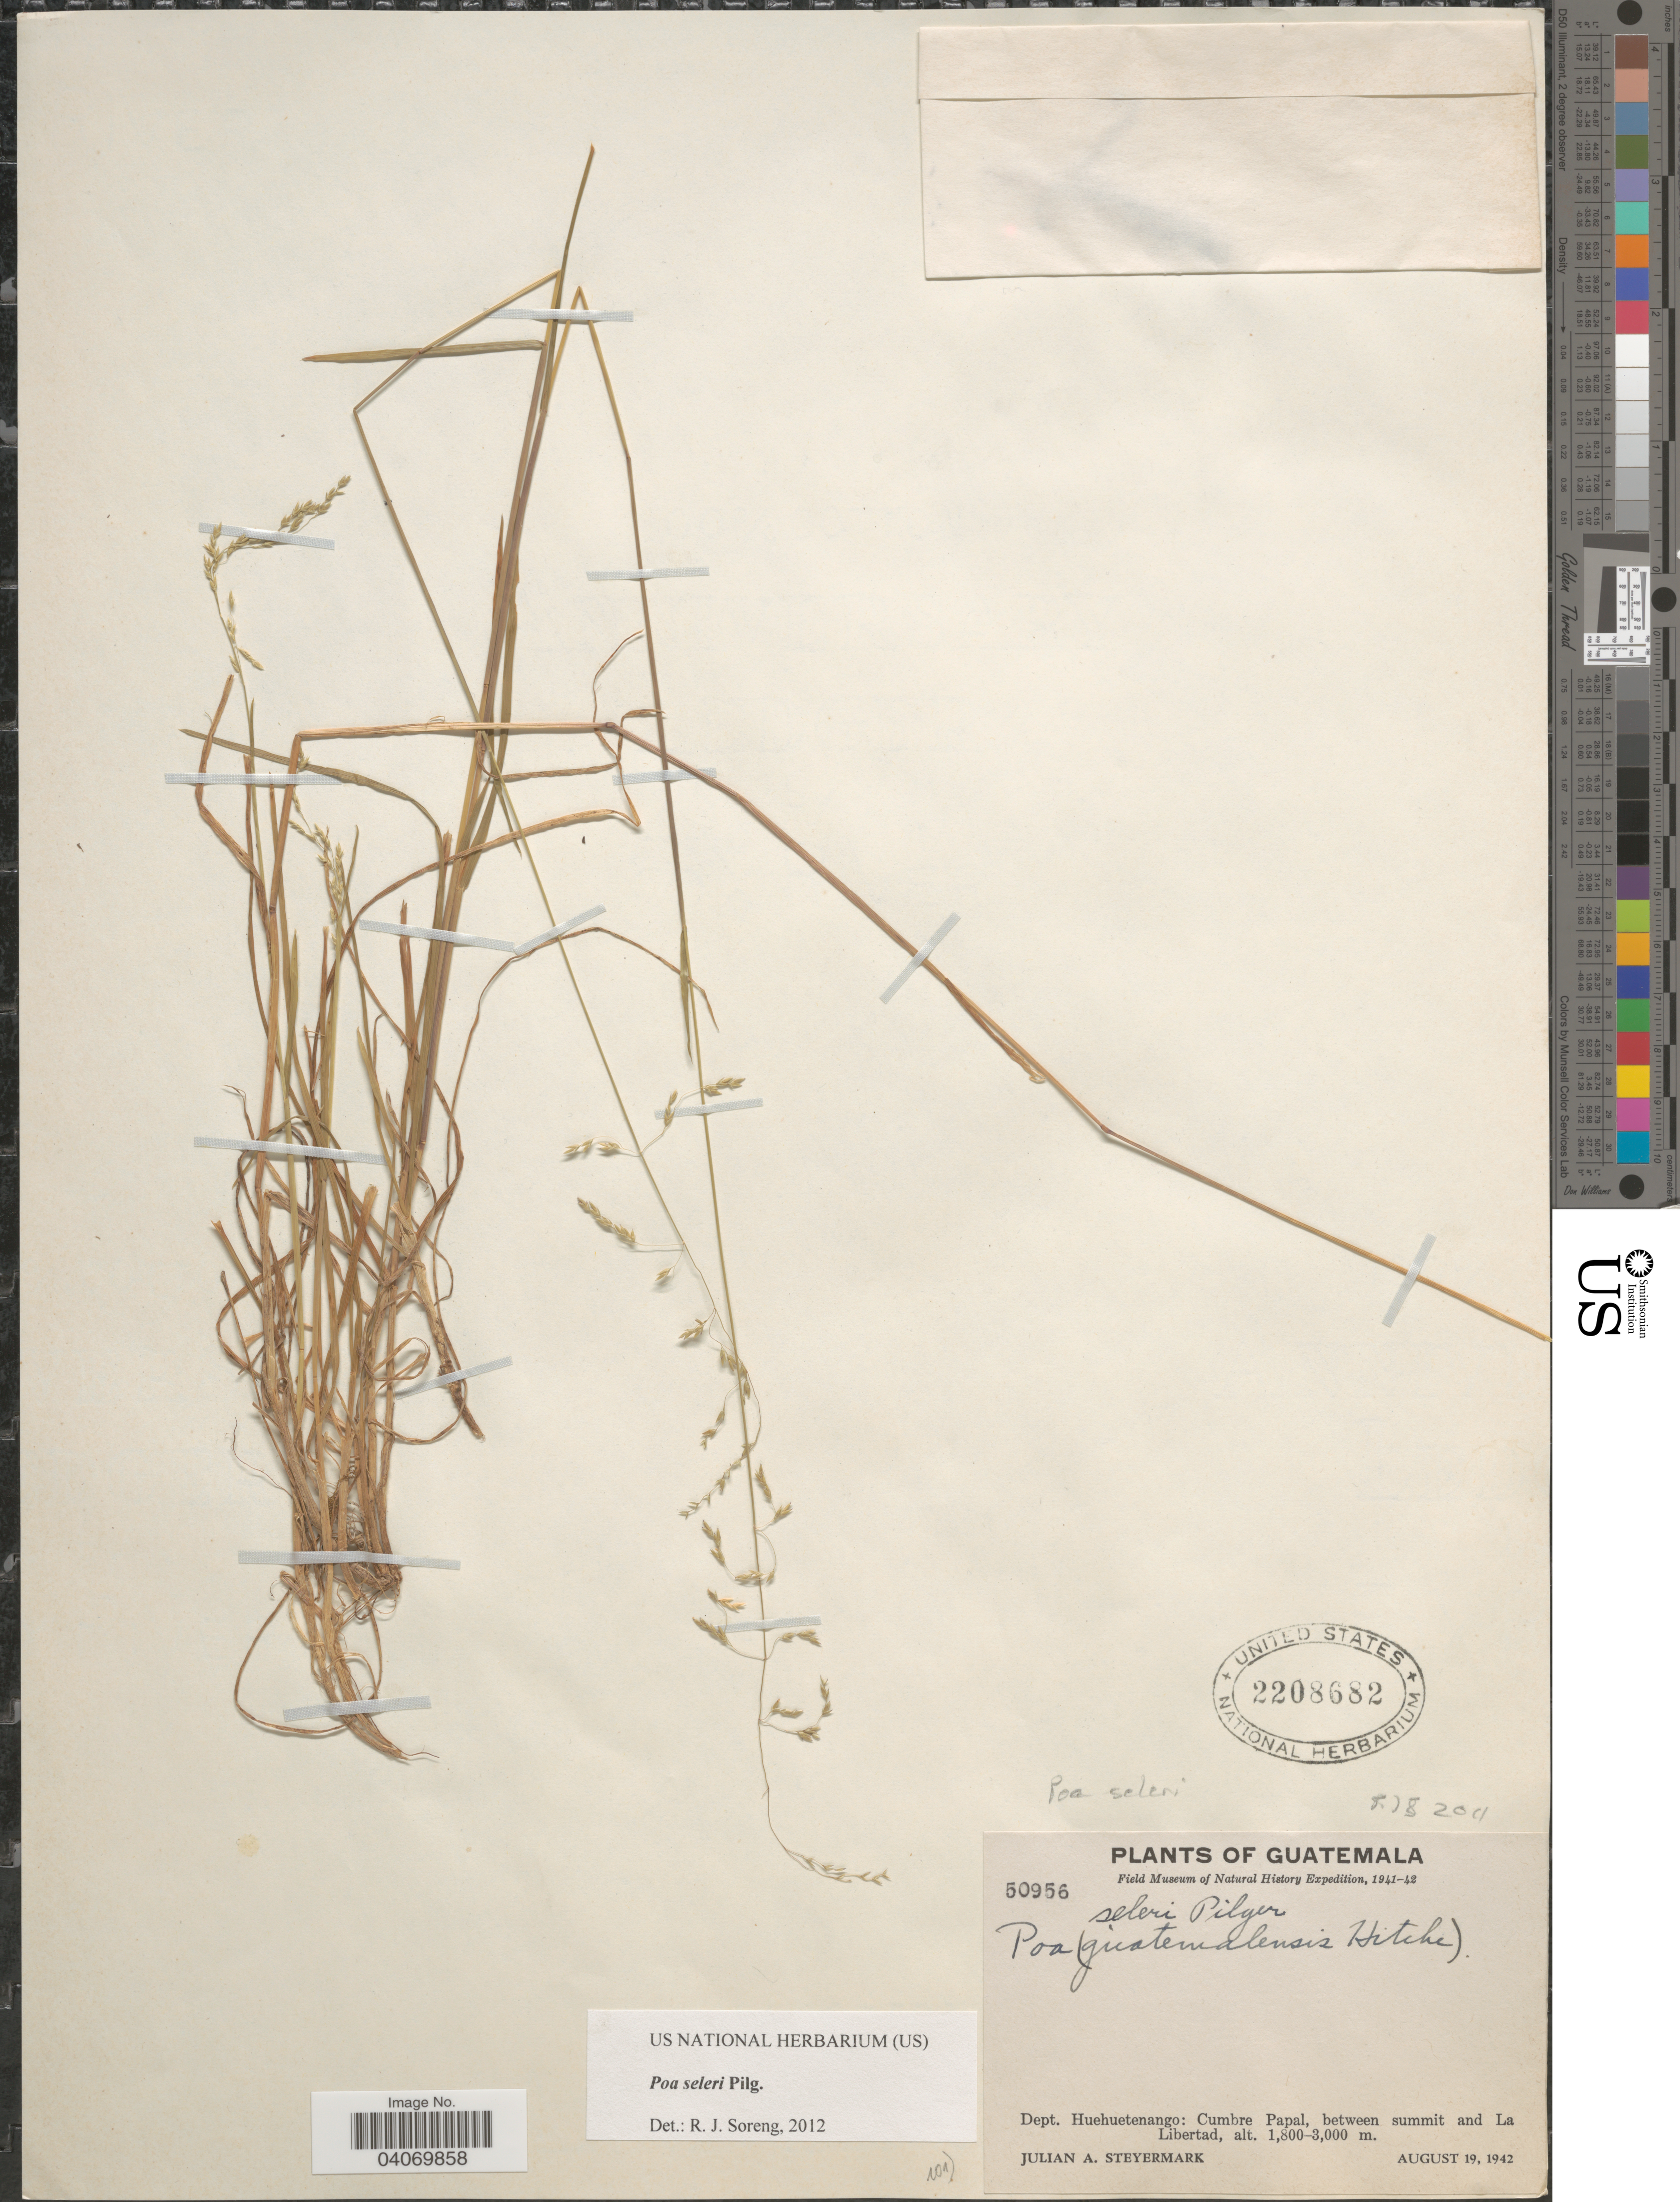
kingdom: Plantae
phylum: Tracheophyta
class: Liliopsida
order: Poales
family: Poaceae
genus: Poa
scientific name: Poa seleri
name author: Pilg.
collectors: J. Steyermark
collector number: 50956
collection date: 1942-08-19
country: Guatemala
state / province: Huehuetenango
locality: Field Museum of Natural History Expedition, 1941-42. Dept. Huehuetenango: Cumbre Papal, between summit and La Libertad.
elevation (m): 1800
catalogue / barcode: US 2208682